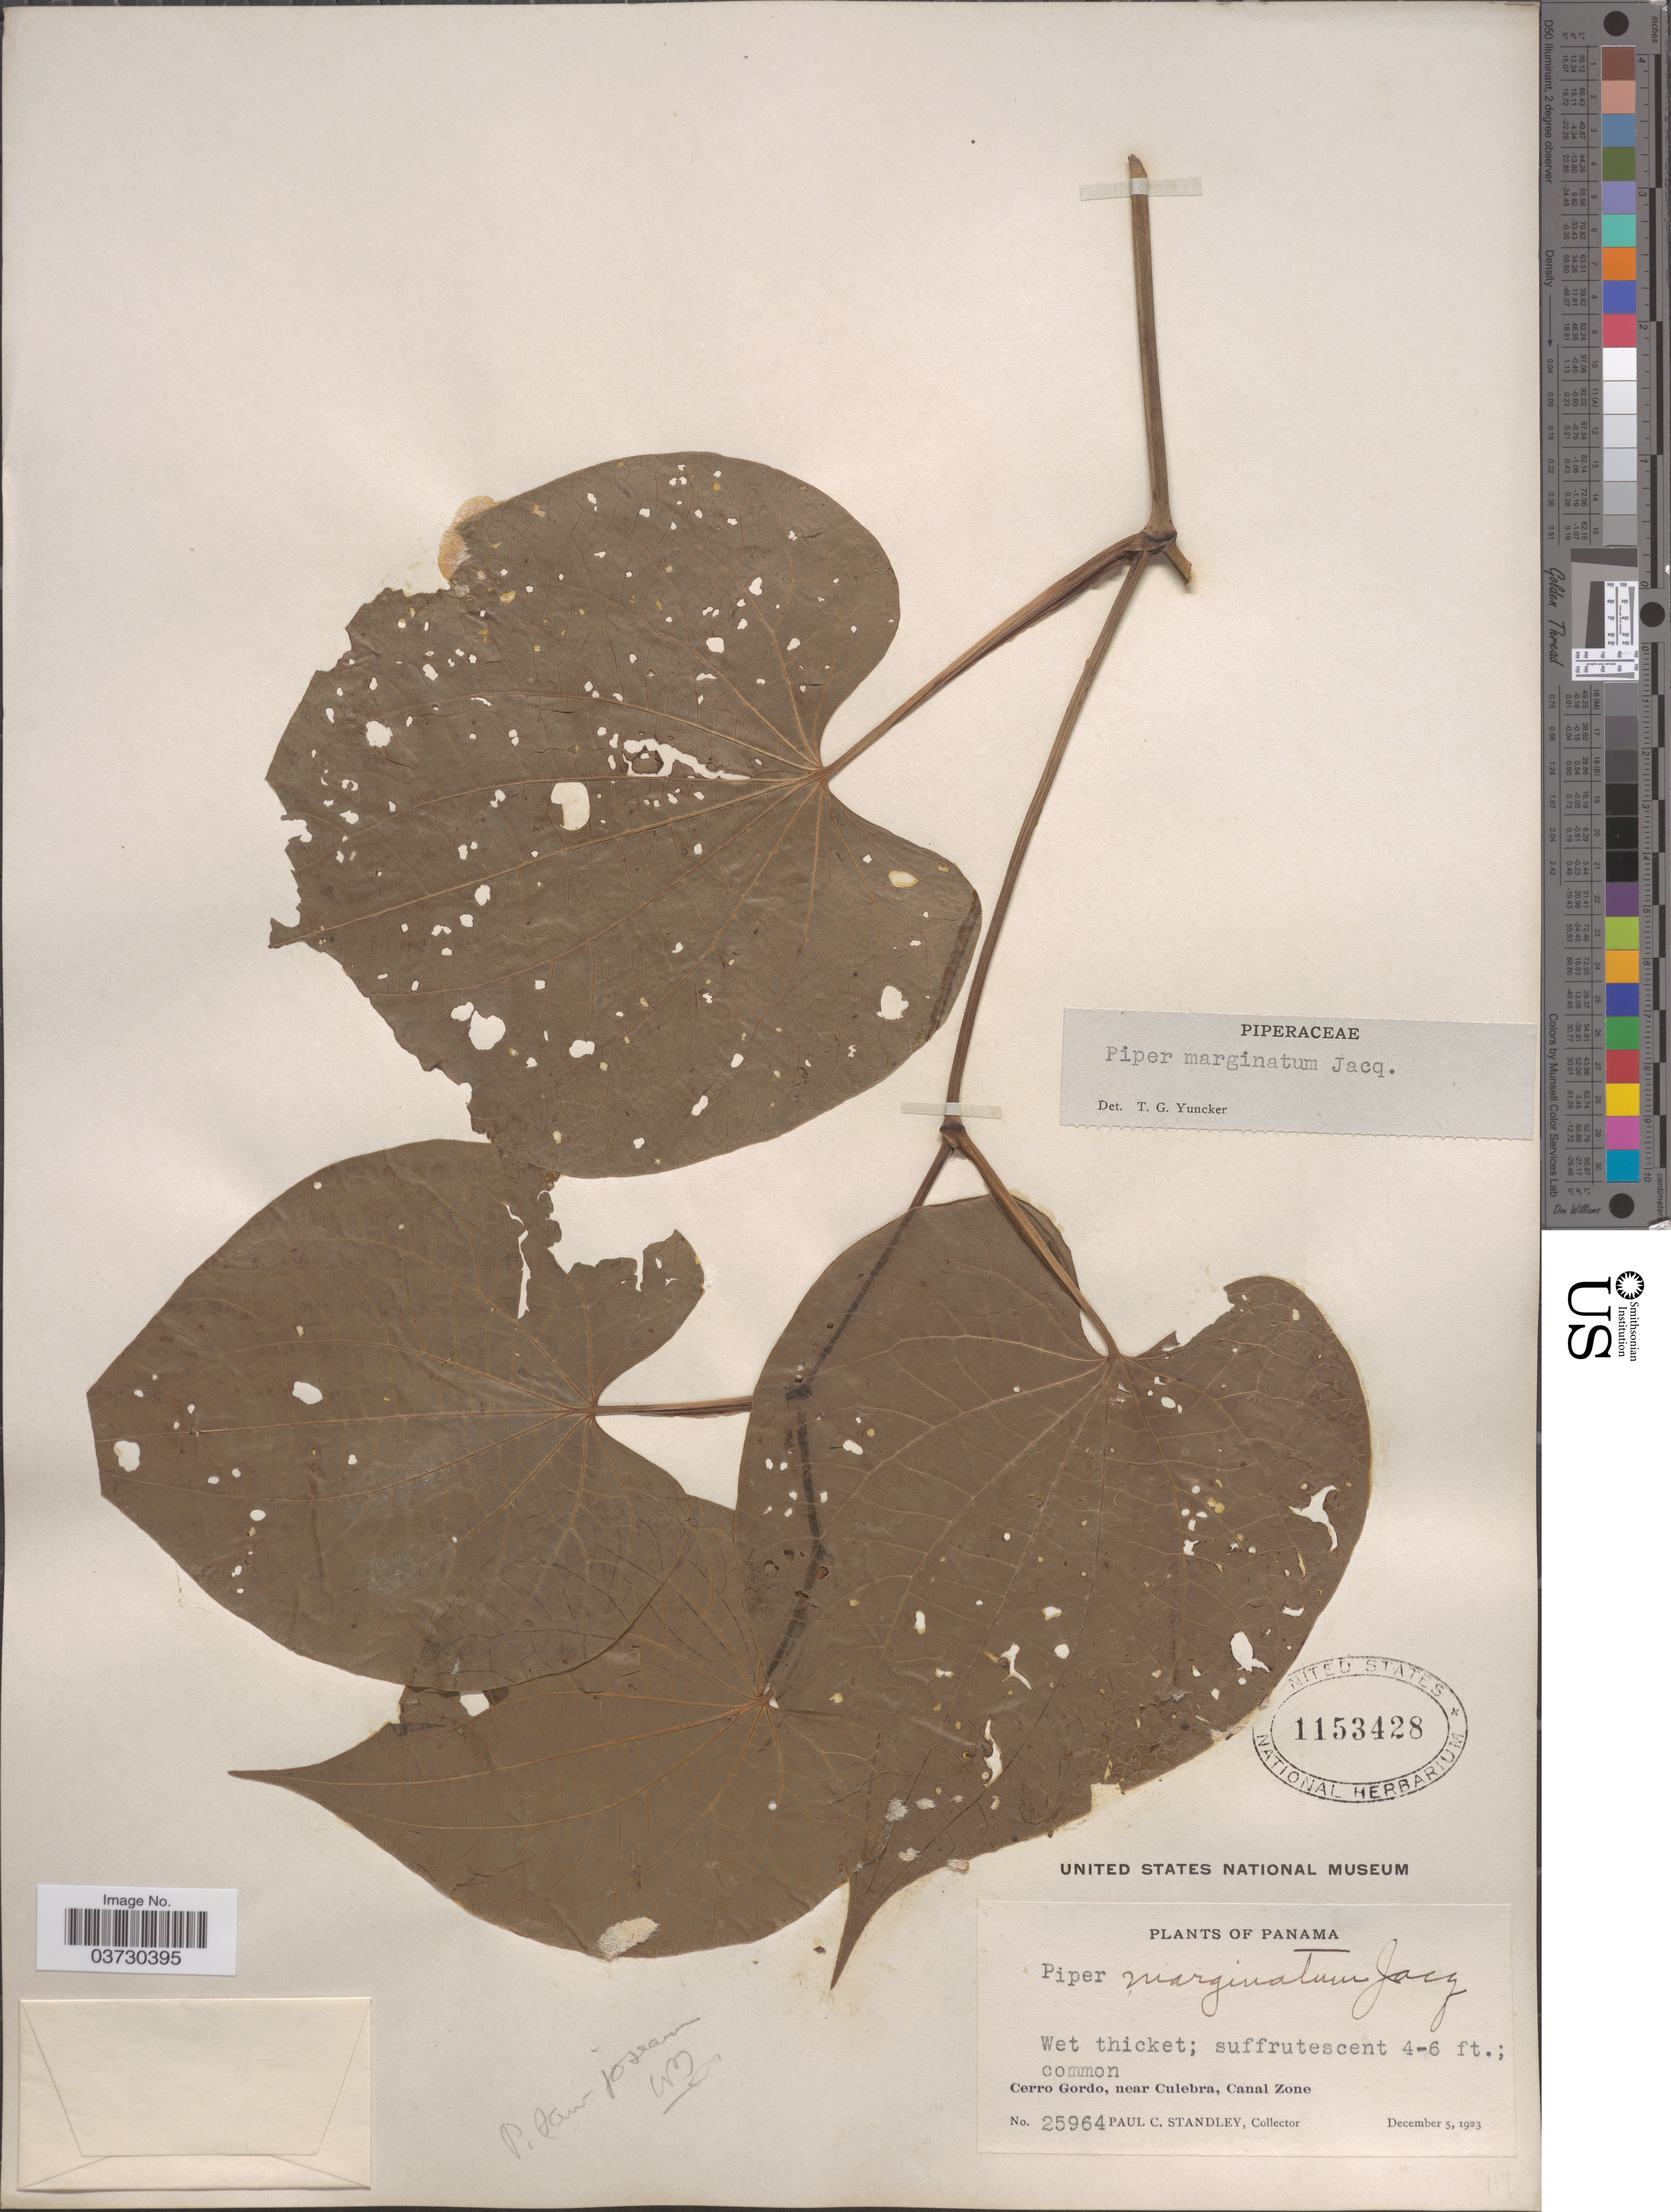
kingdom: Plantae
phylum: Tracheophyta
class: Magnoliopsida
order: Piperales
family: Piperaceae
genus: Piper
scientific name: Piper marginatum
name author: Jacq.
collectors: P. C. Standley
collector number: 25964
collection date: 1923-12-05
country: Panama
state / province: Colón / Panamá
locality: Cerro Gordo, near Culebra, Canal Zone.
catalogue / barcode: US 1153428